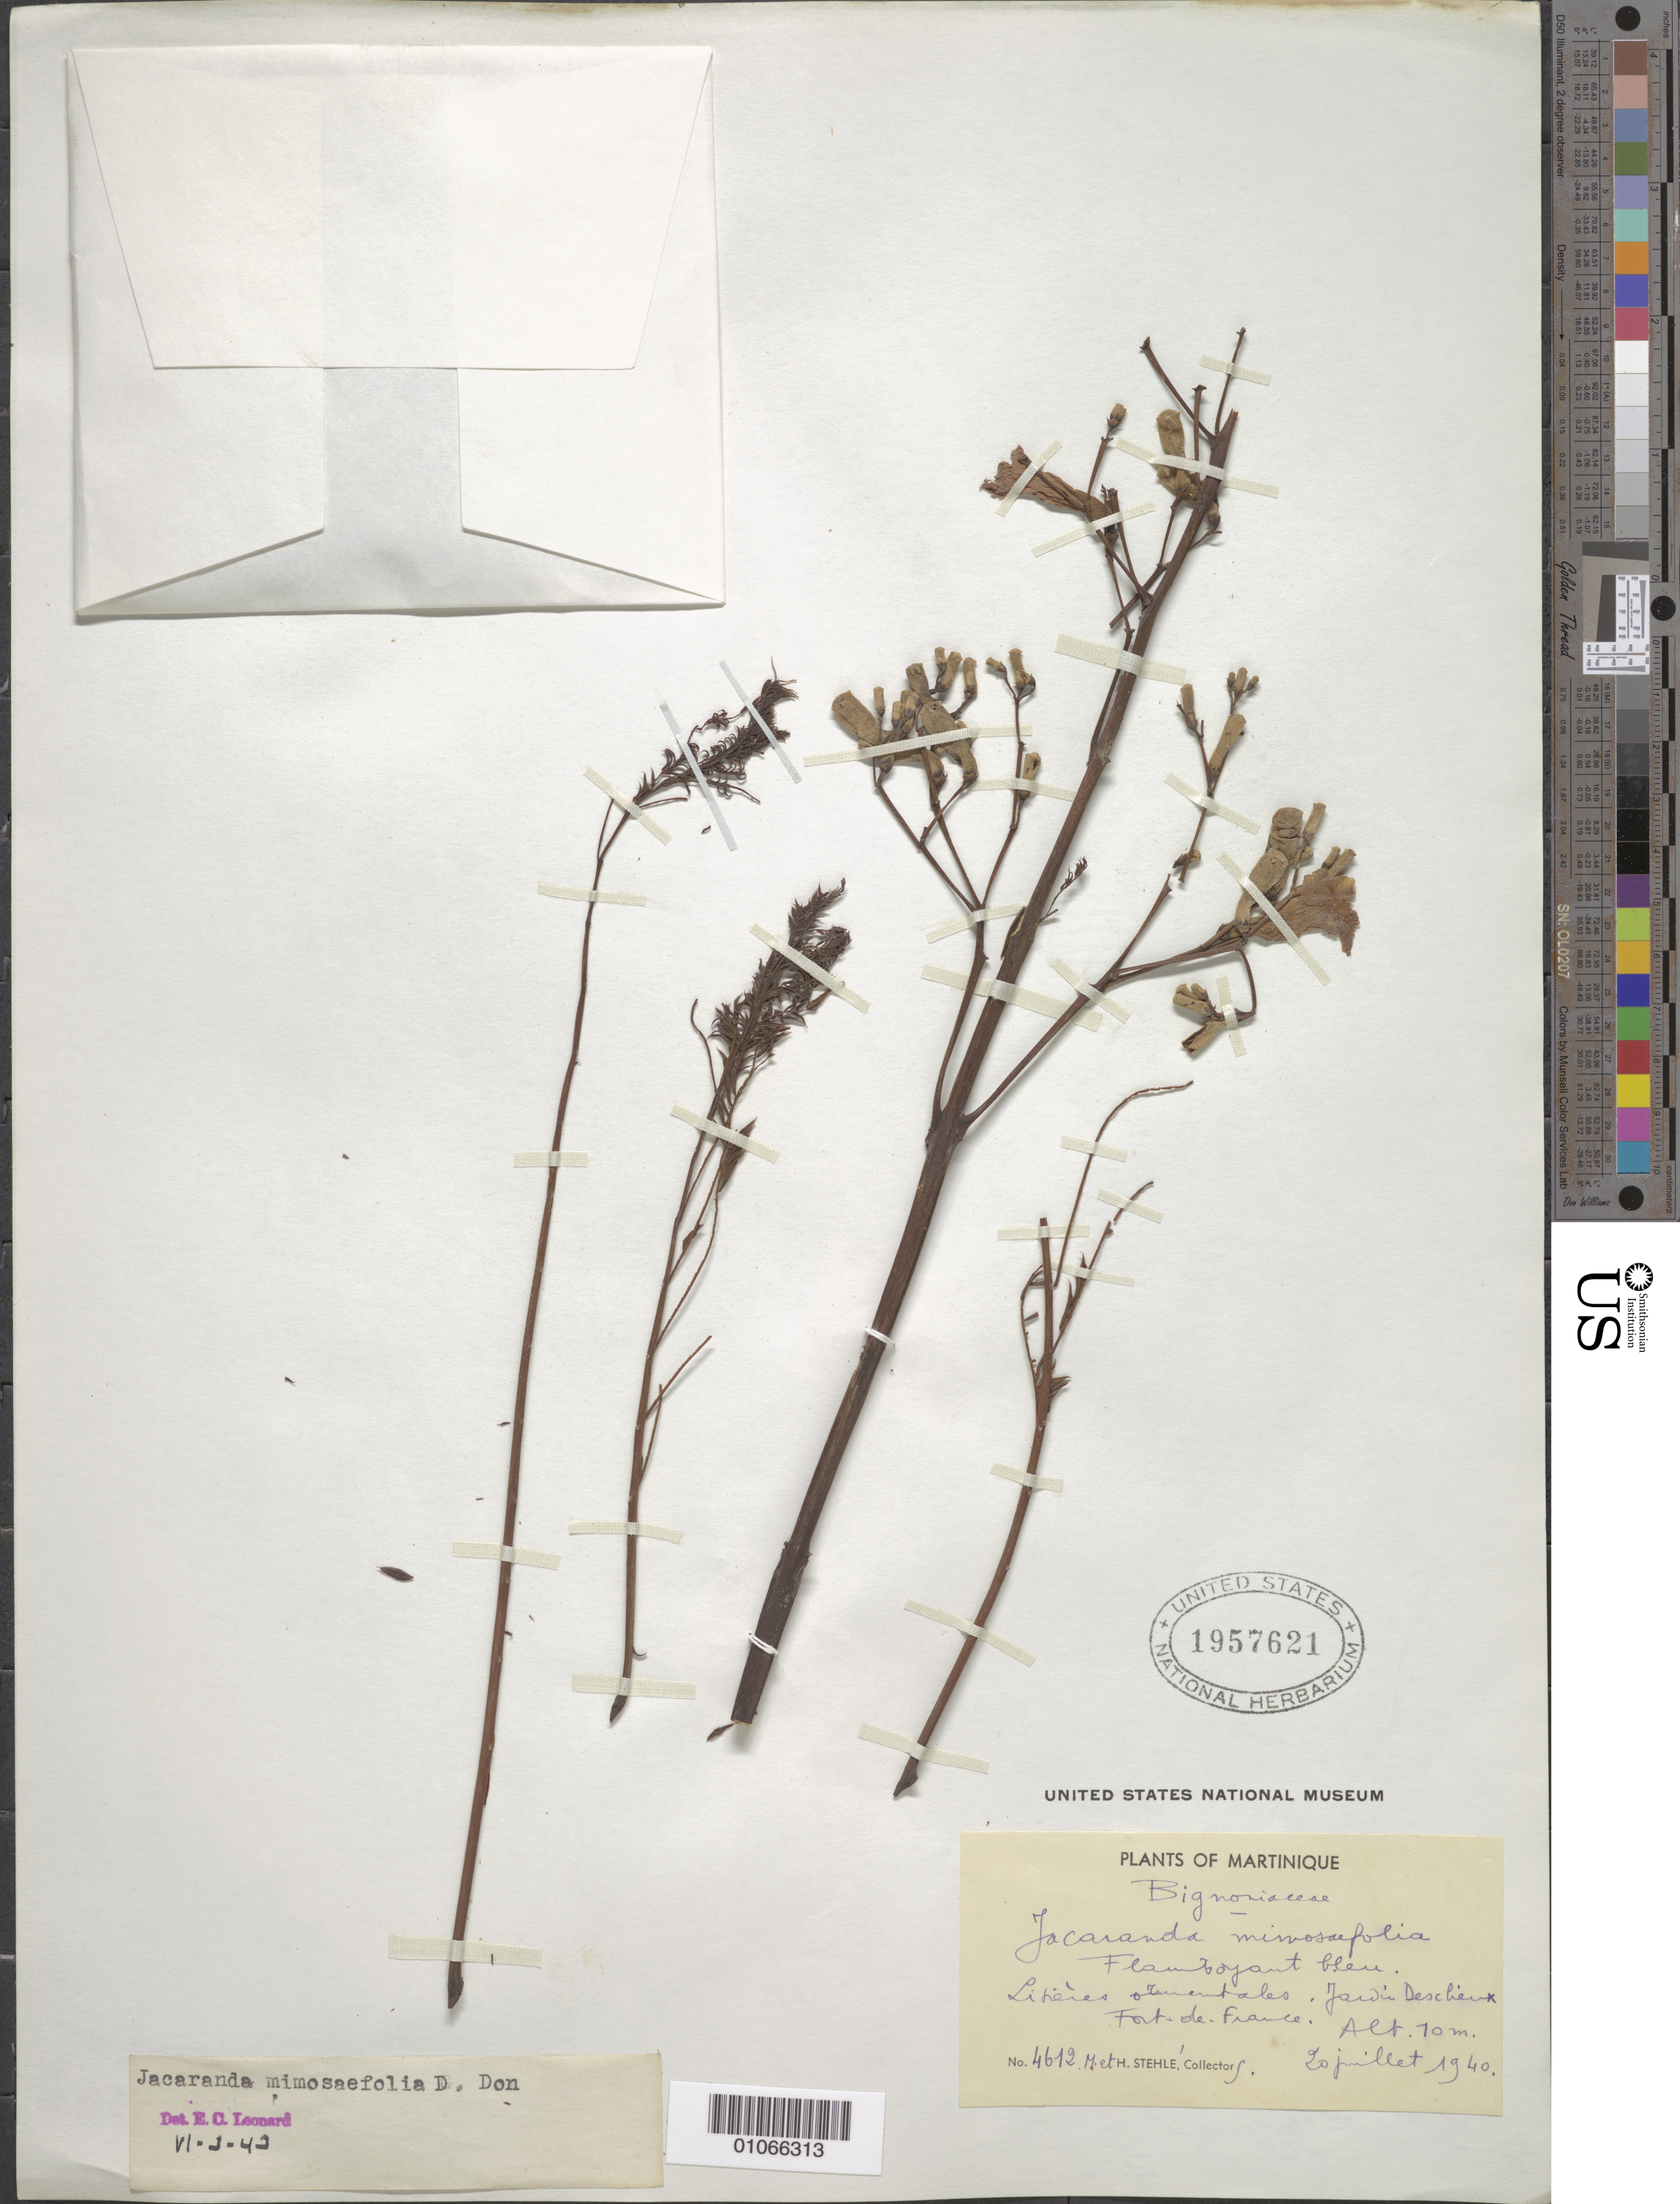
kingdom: Plantae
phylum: Tracheophyta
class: Magnoliopsida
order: Lamiales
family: Bignoniaceae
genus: Jacaranda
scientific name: Jacaranda mimosifolia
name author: D. Don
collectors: H. Stehlé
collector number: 4612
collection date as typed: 20 Jul 1940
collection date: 1940-07-20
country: Martinique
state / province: Fort-de-France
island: Martinique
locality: Fort du France. Deschier Garden.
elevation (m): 70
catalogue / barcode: US 1957621